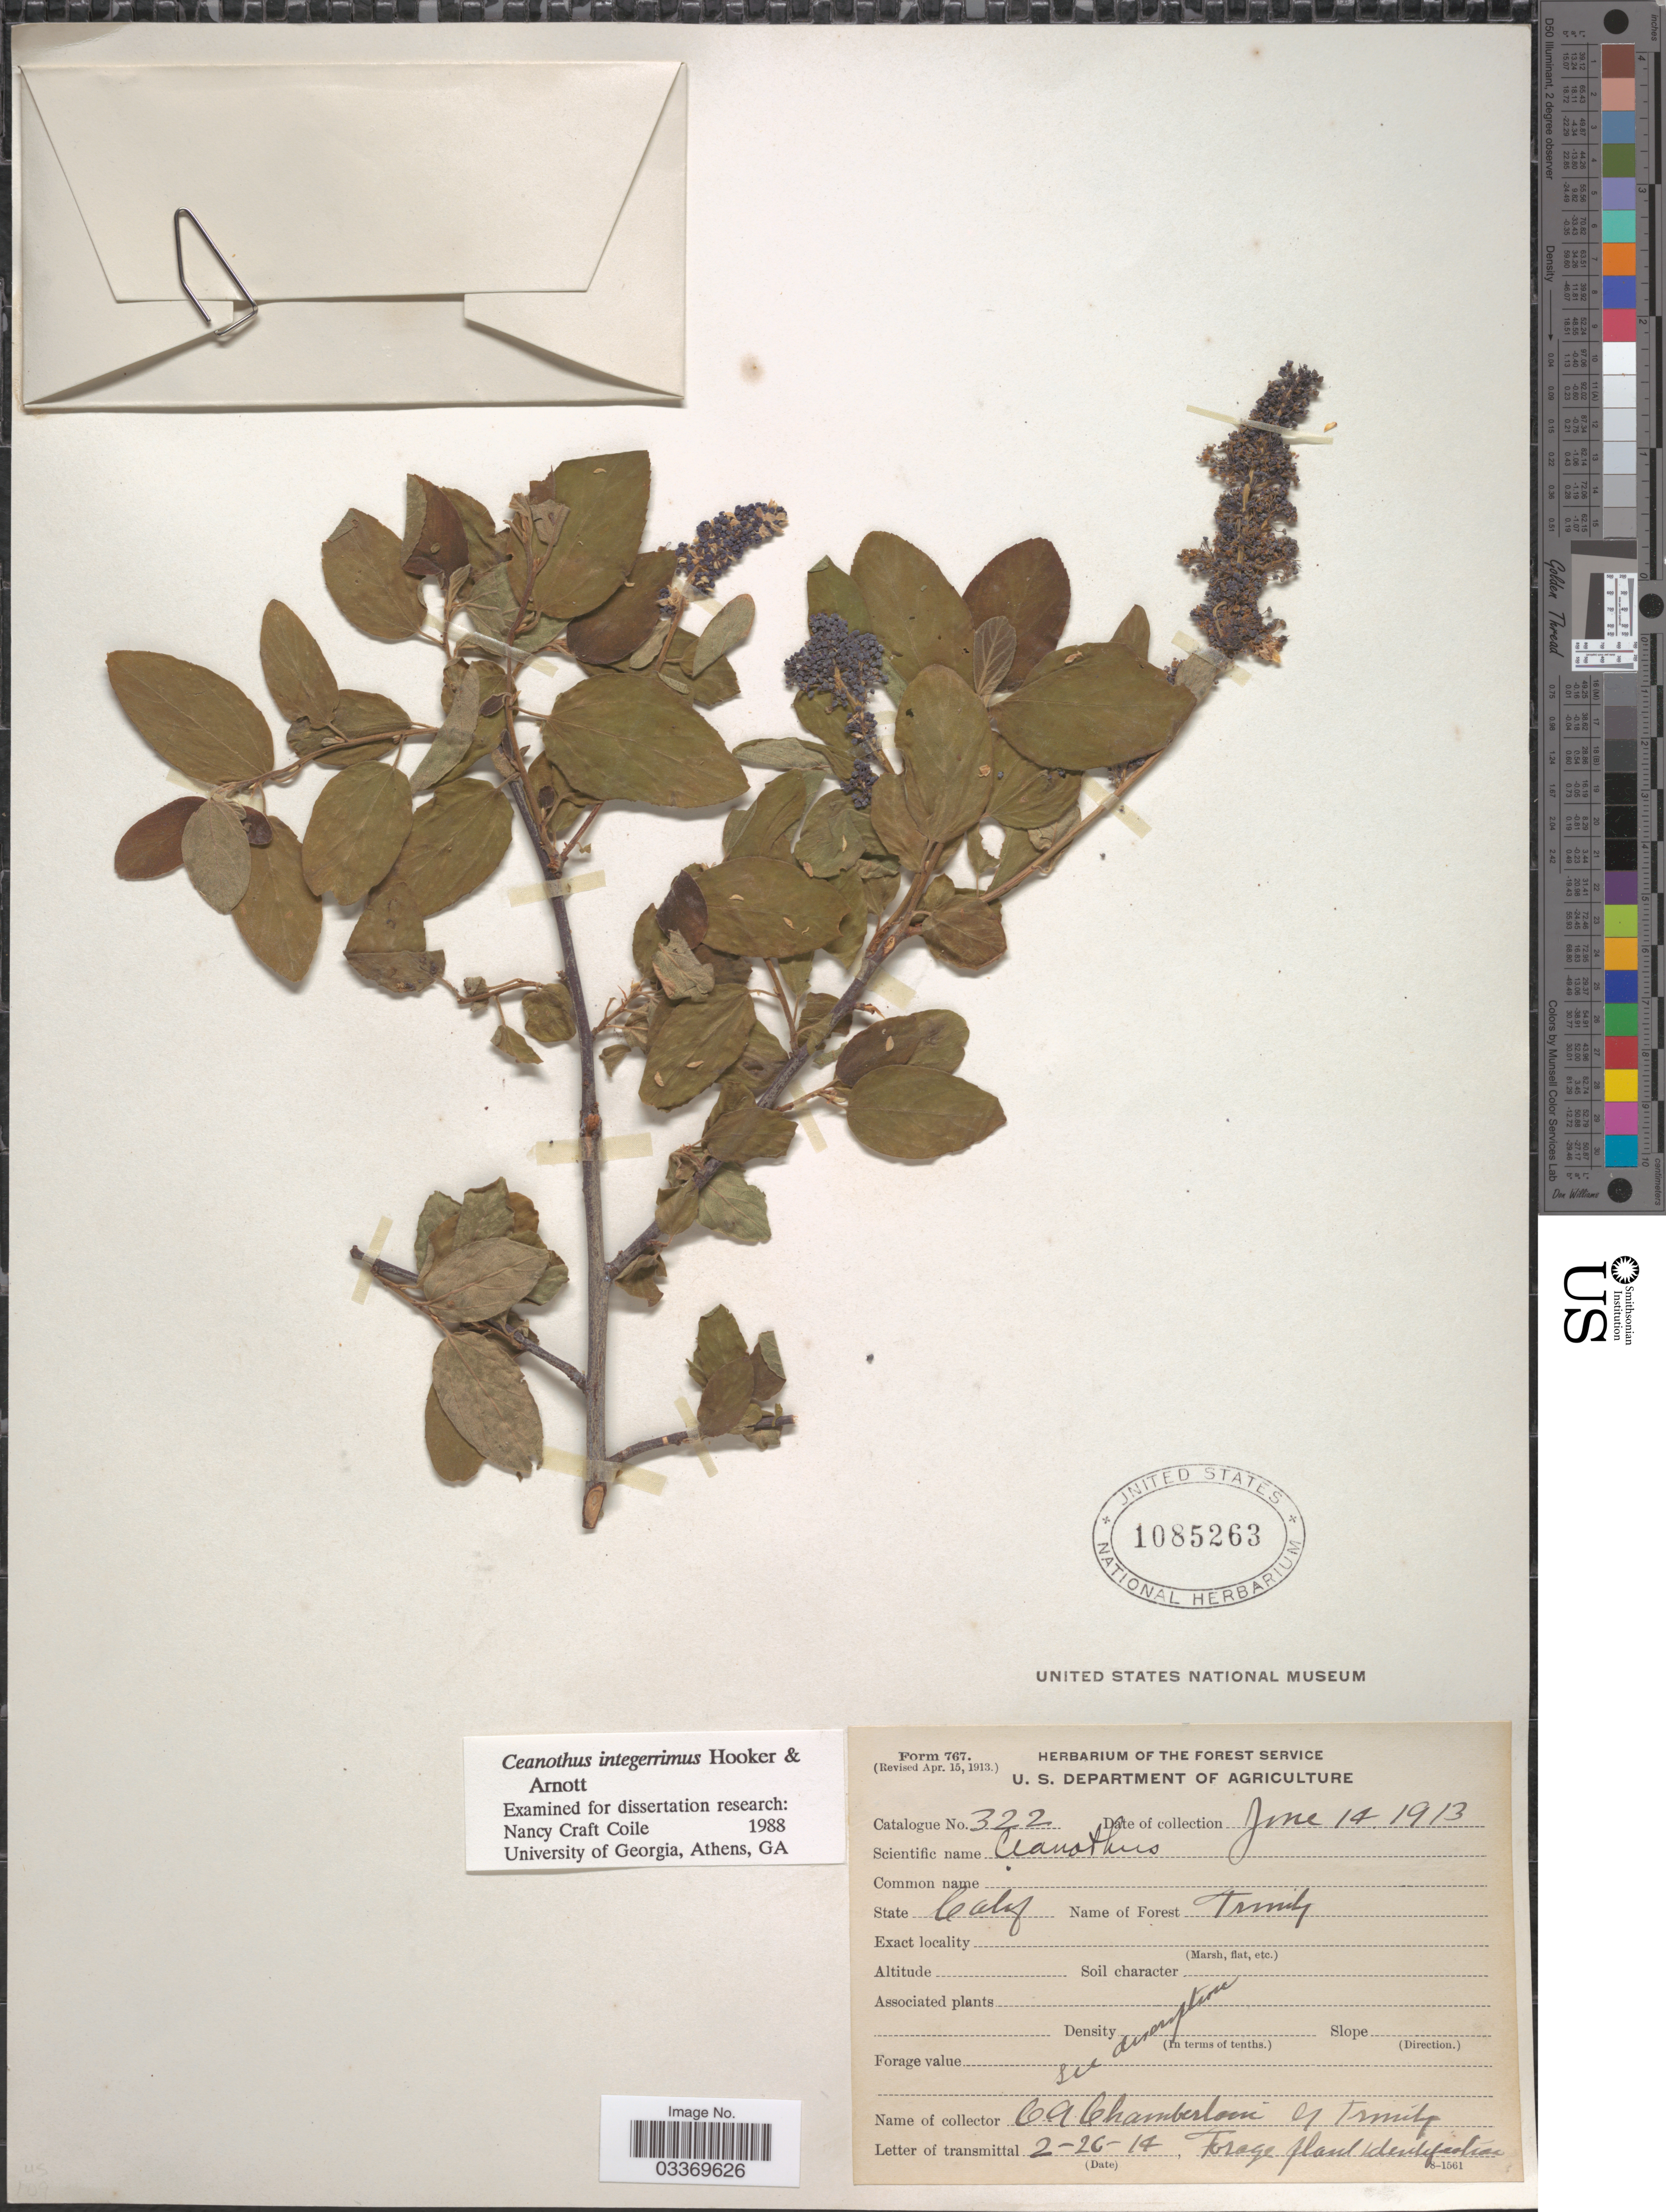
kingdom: Plantae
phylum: Tracheophyta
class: Magnoliopsida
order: Rosales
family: Rhamnaceae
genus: Ceanothus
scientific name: Ceanothus integerrimus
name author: Hook. & Arn.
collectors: C. Chamberlain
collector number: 322?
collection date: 1913-06-14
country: United States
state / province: California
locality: Name of Forest Trinity.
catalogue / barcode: US 1085263